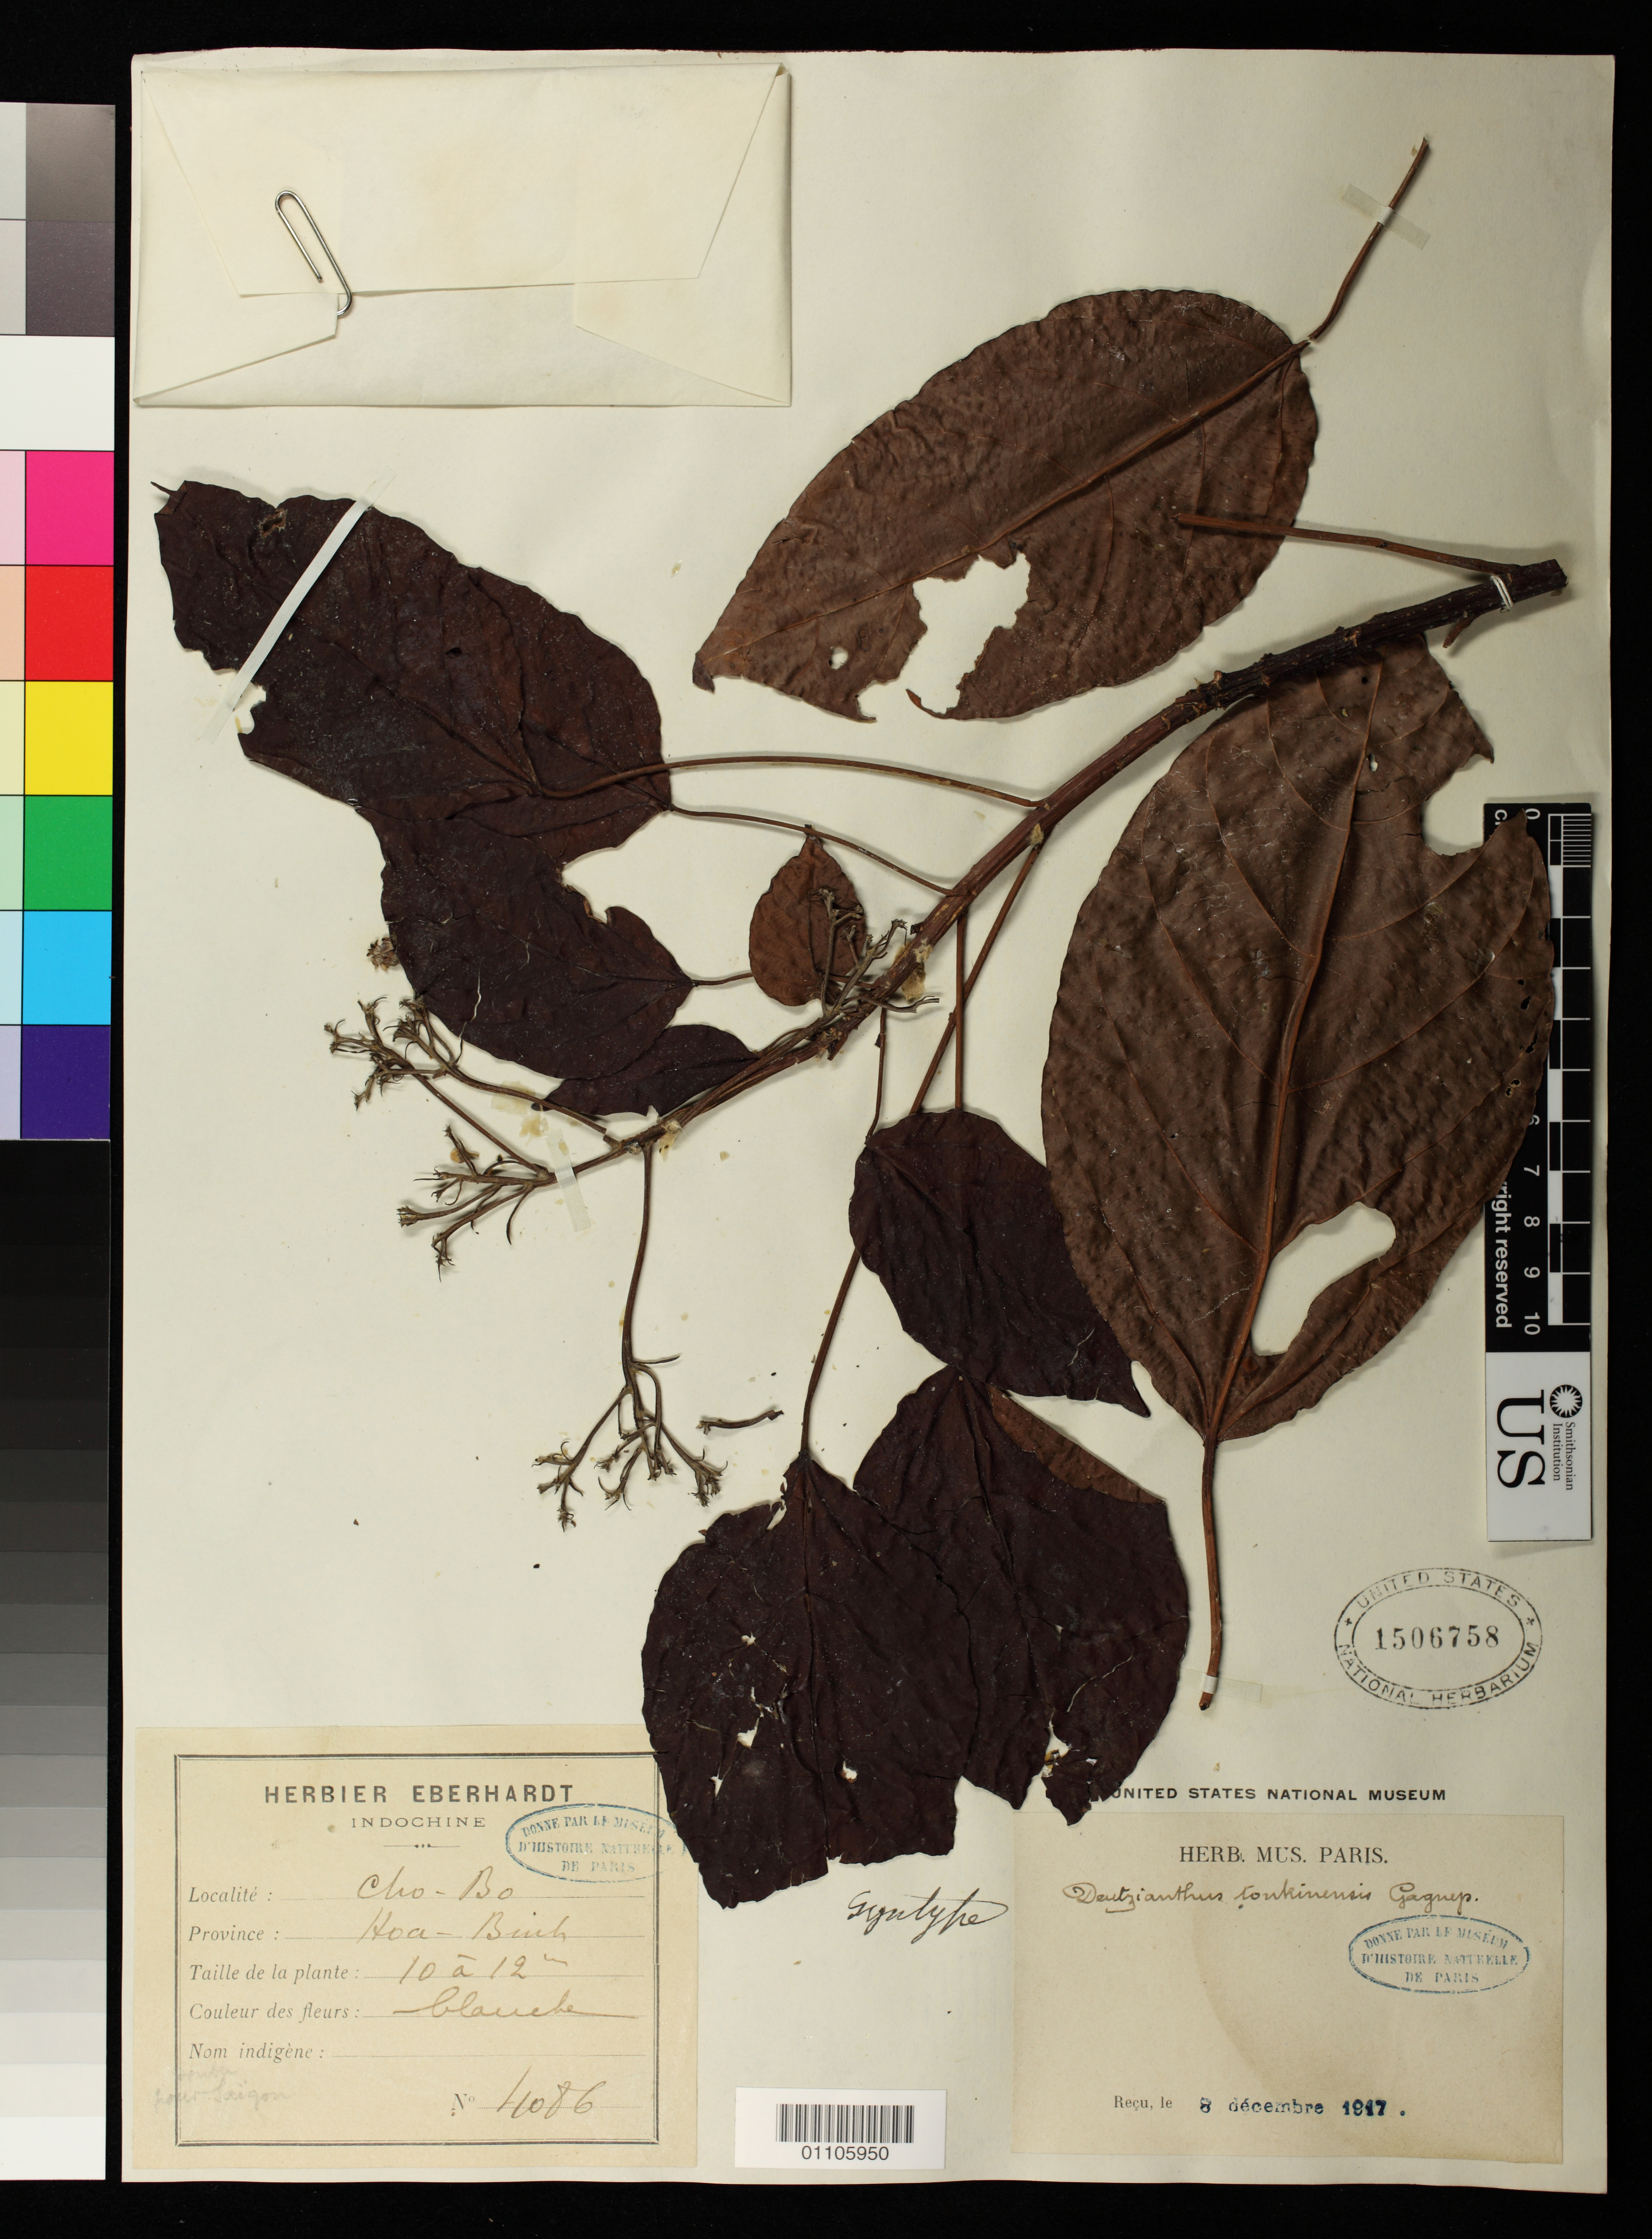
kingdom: Plantae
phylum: Tracheophyta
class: Magnoliopsida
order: Malpighiales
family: Euphorbiaceae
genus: Deutzianthus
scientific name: Deutzianthus tonkinensis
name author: Gagnep.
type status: Syntype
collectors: P. Eberhardt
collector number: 4086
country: Vietnam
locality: Province Hoa-Binh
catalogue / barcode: US 1506758